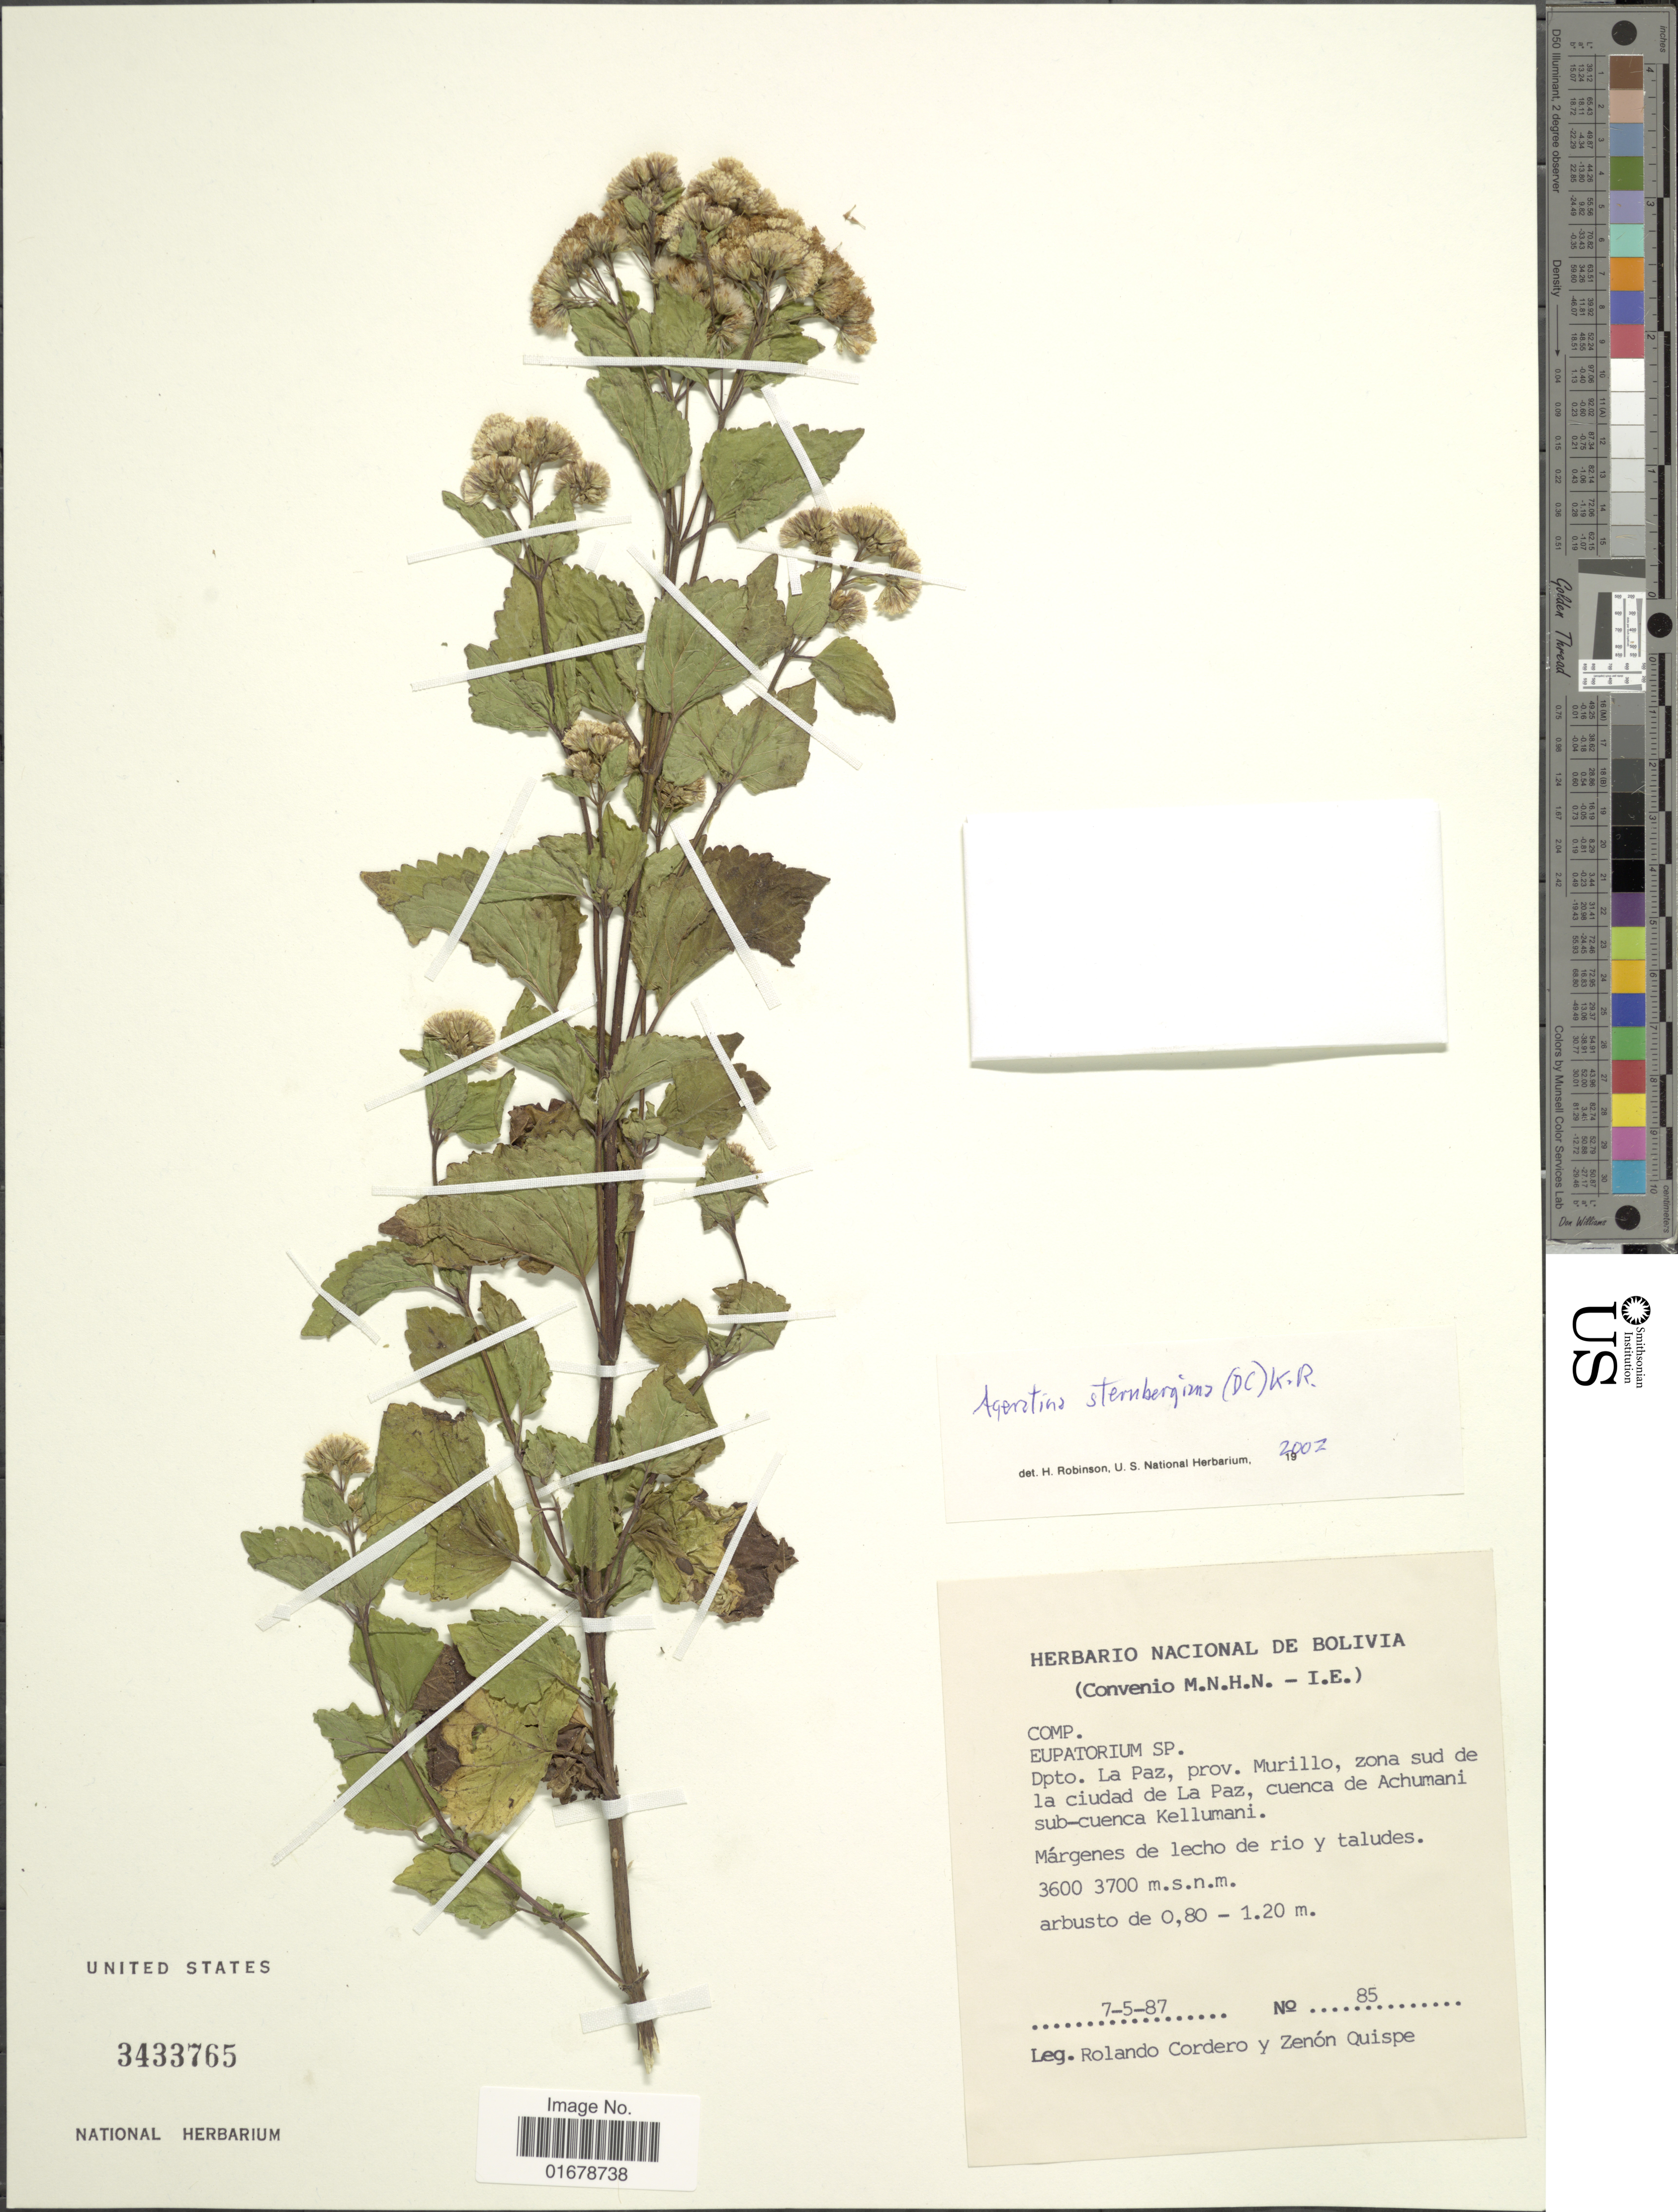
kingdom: Plantae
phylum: Tracheophyta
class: Magnoliopsida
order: Asterales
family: Asteraceae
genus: Ageratina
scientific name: Ageratina sternbergiana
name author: (DC.) R.M. King & H. Rob.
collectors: R. Cordero & Z. Quispe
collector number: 85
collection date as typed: Transcribed d/m/y: 7/5/87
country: Bolivia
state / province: La Paz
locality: Dpto. La Paz, prov. Murillo, zona sud de La ciudad de La Paz, cuenca de Achumani sub-cuenca Kellumani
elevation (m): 3600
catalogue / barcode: US 3433765